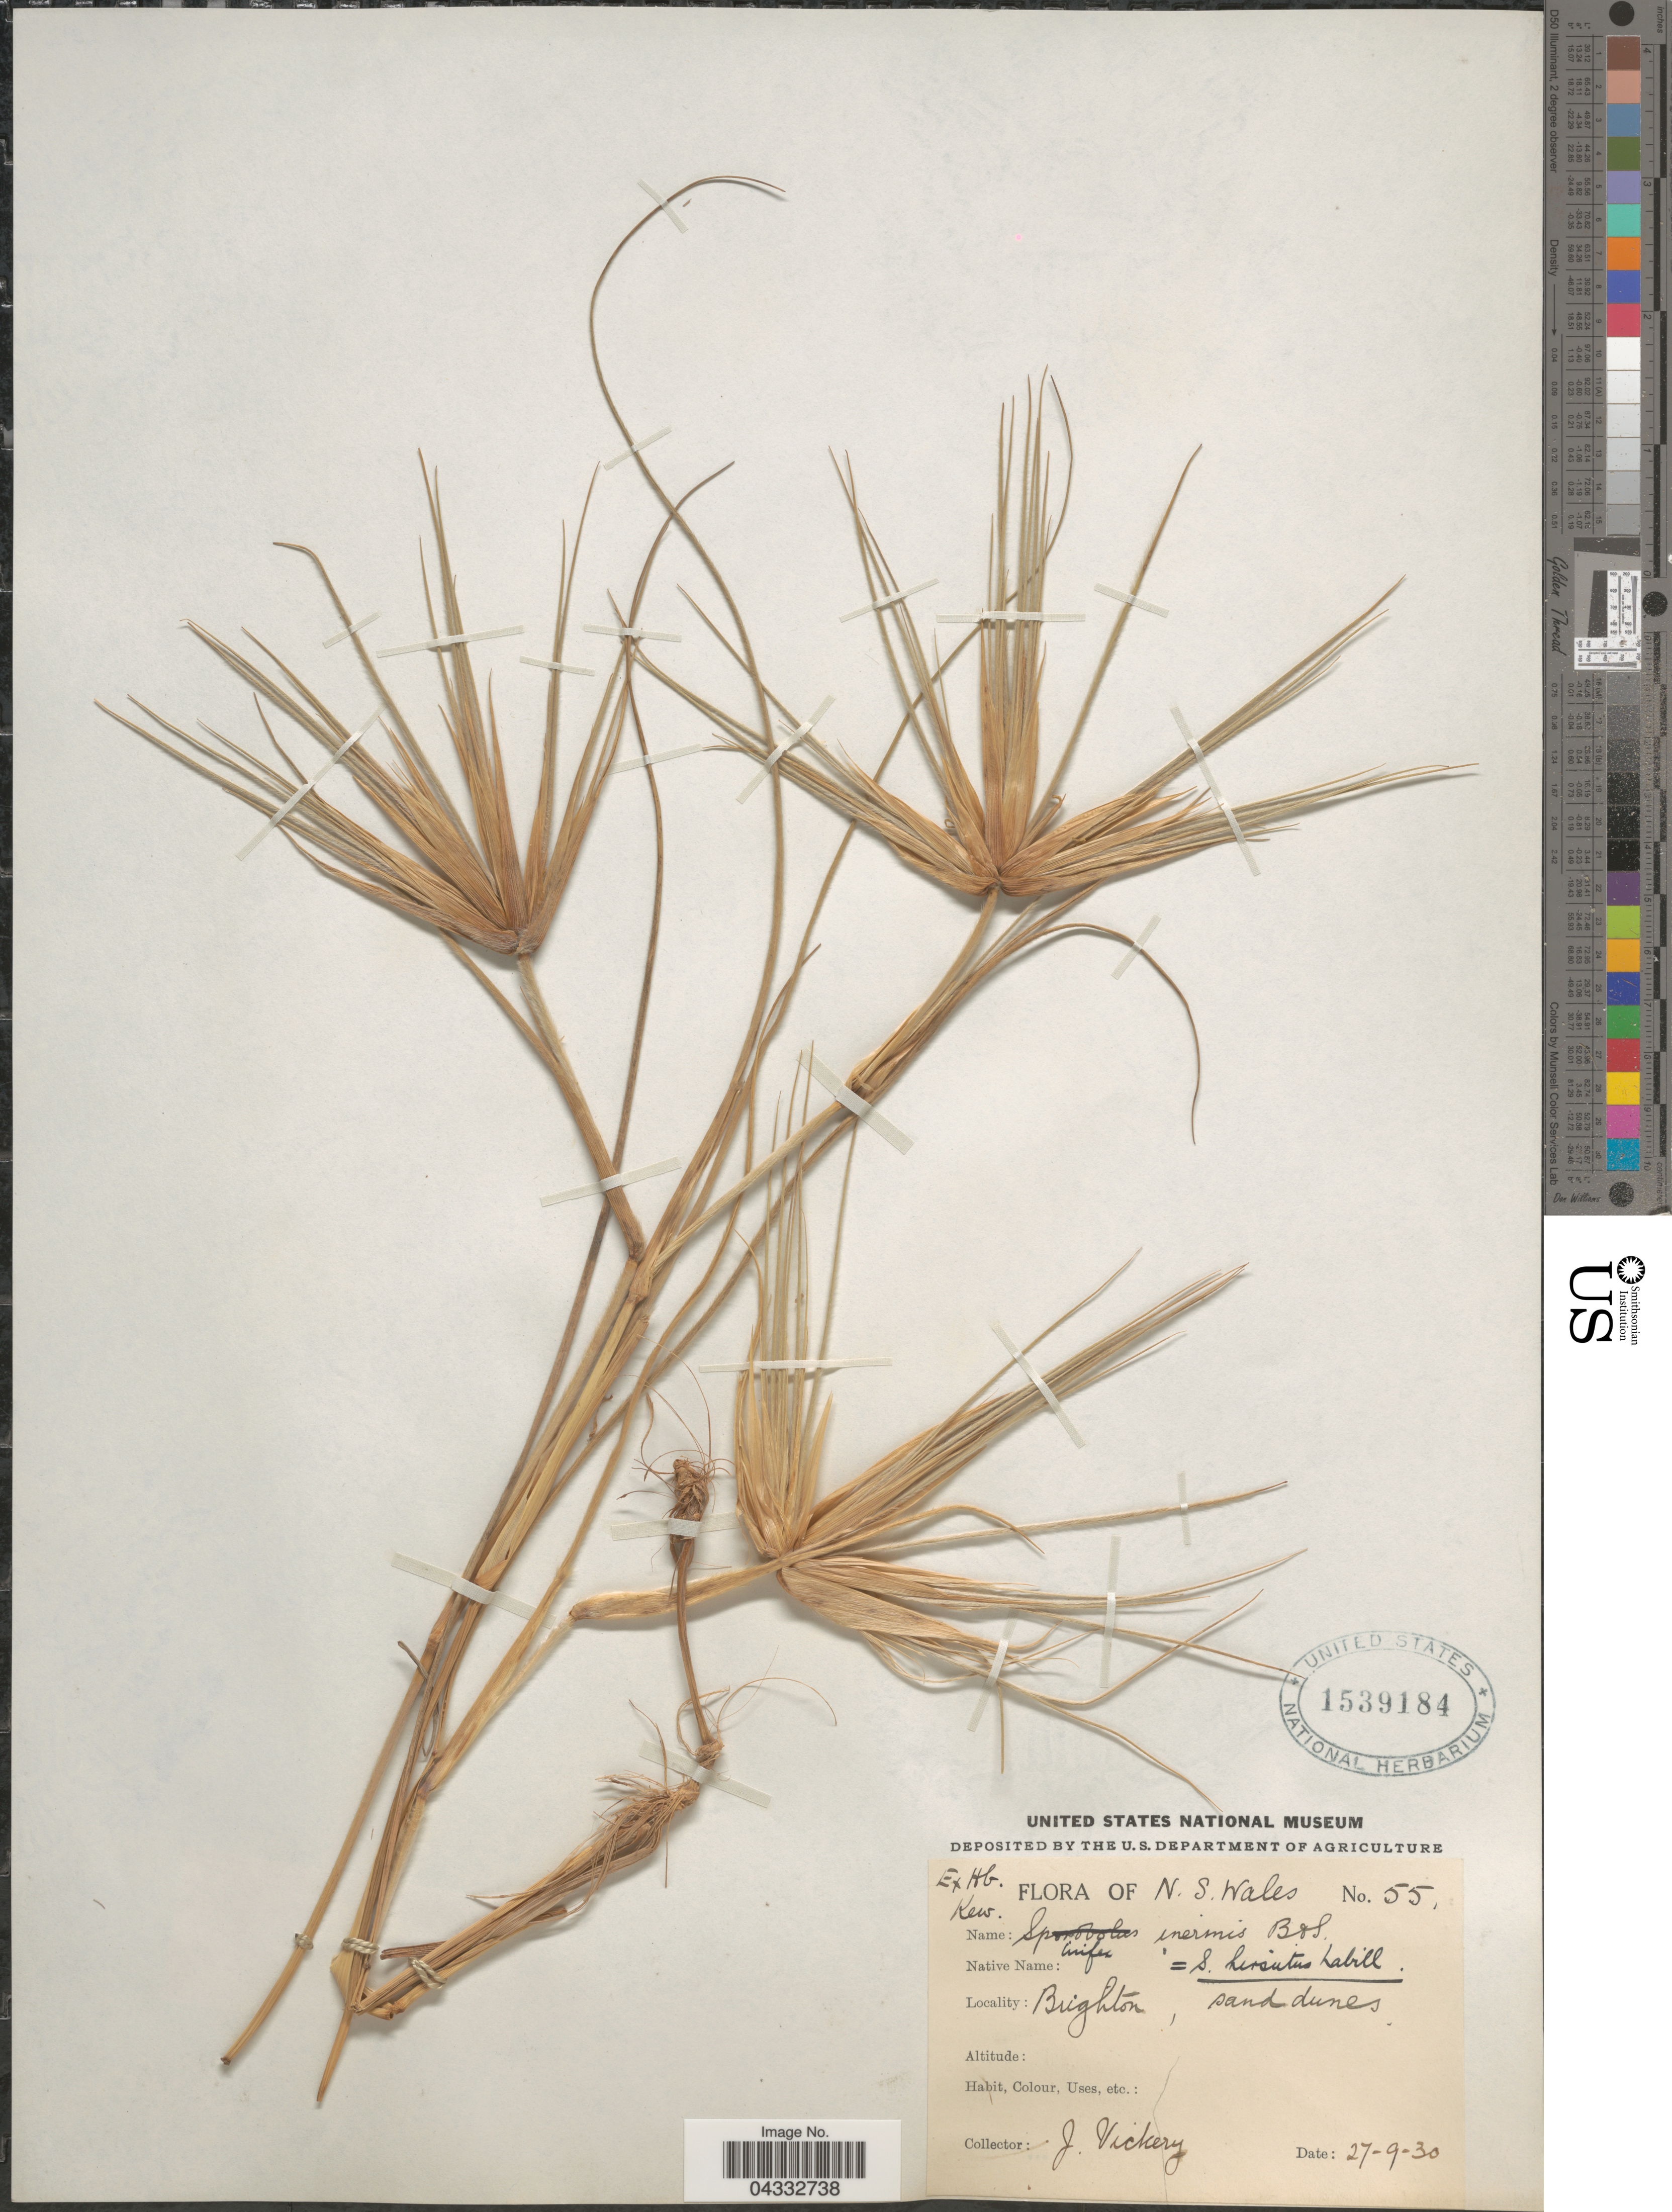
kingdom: Plantae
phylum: Tracheophyta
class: Liliopsida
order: Poales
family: Poaceae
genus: Spinifex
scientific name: Spinifex hirsutus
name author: Labill.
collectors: J. Vickery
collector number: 55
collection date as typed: Transcribed d/m/y: 27/9/30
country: Australia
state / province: New South Wales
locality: Brighton.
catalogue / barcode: US 1539184